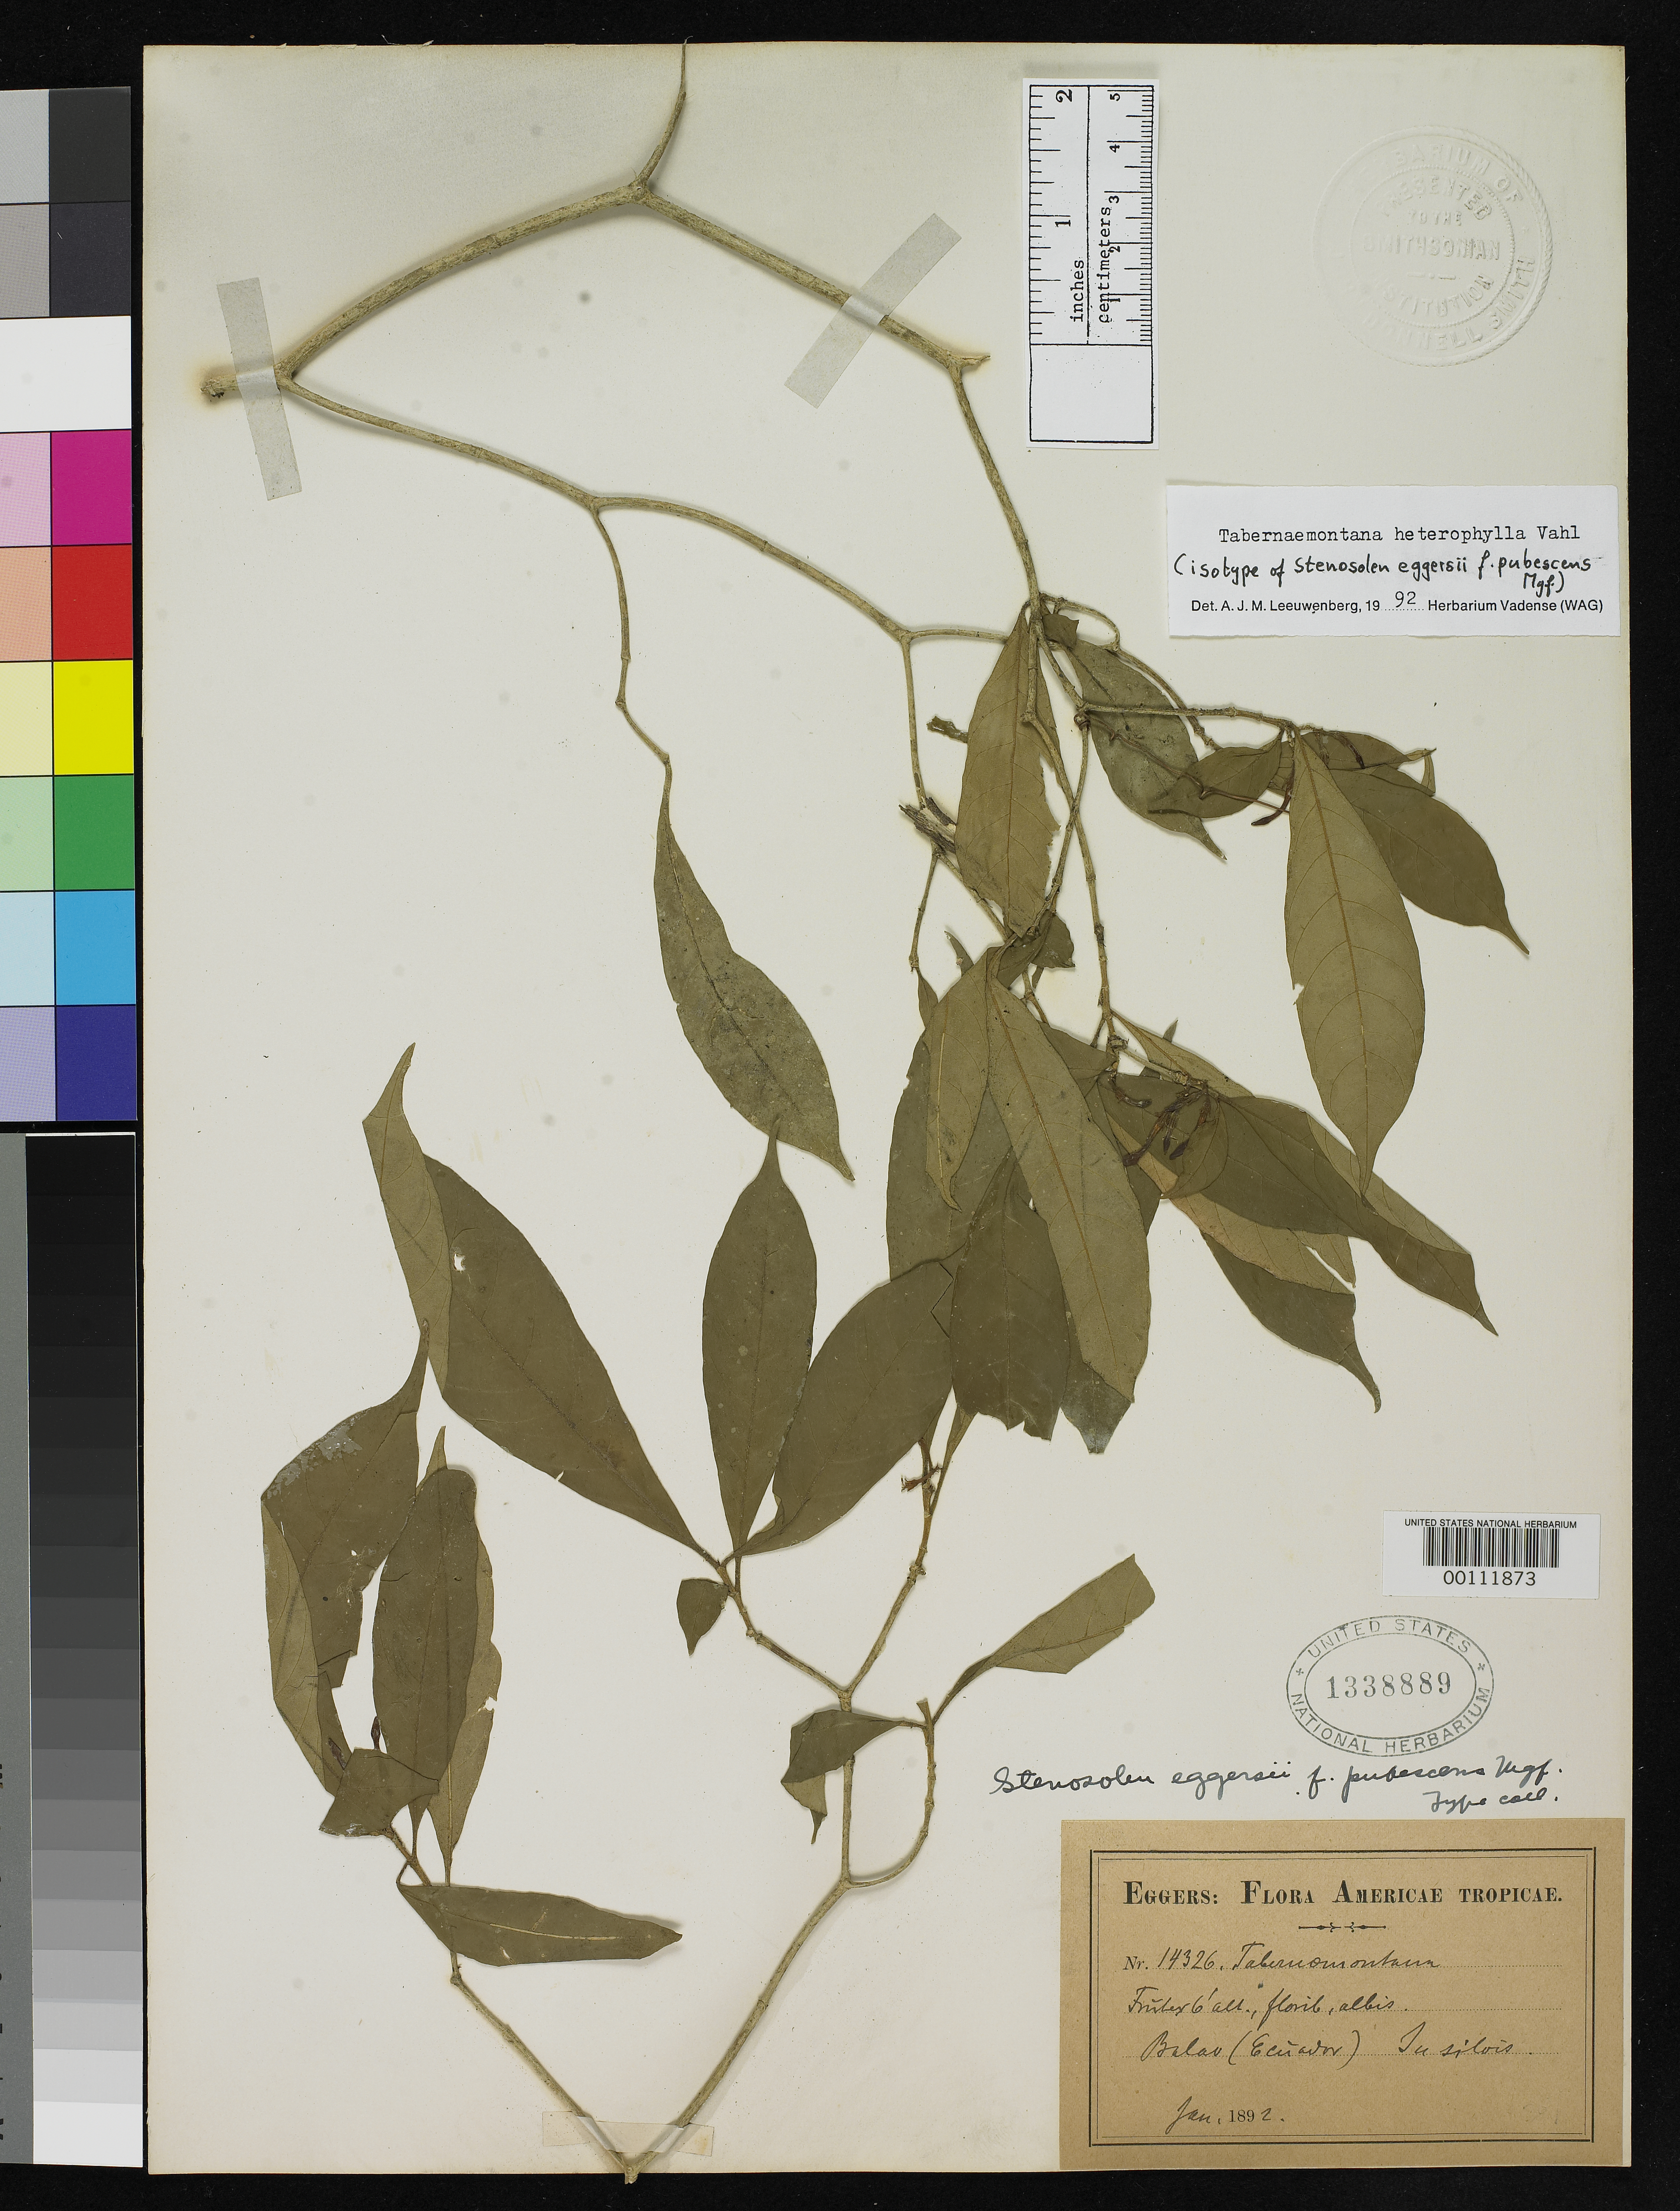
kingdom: Plantae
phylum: Tracheophyta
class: Magnoliopsida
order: Gentianales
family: Apocynaceae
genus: Stenosolen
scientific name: Stenosolen eggersii f. pubescens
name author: Markgr.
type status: Isotype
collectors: H. F. A. von Eggers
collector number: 14326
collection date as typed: Jan 1892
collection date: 1892-01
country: Ecuador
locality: Balao.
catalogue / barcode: US 1338889